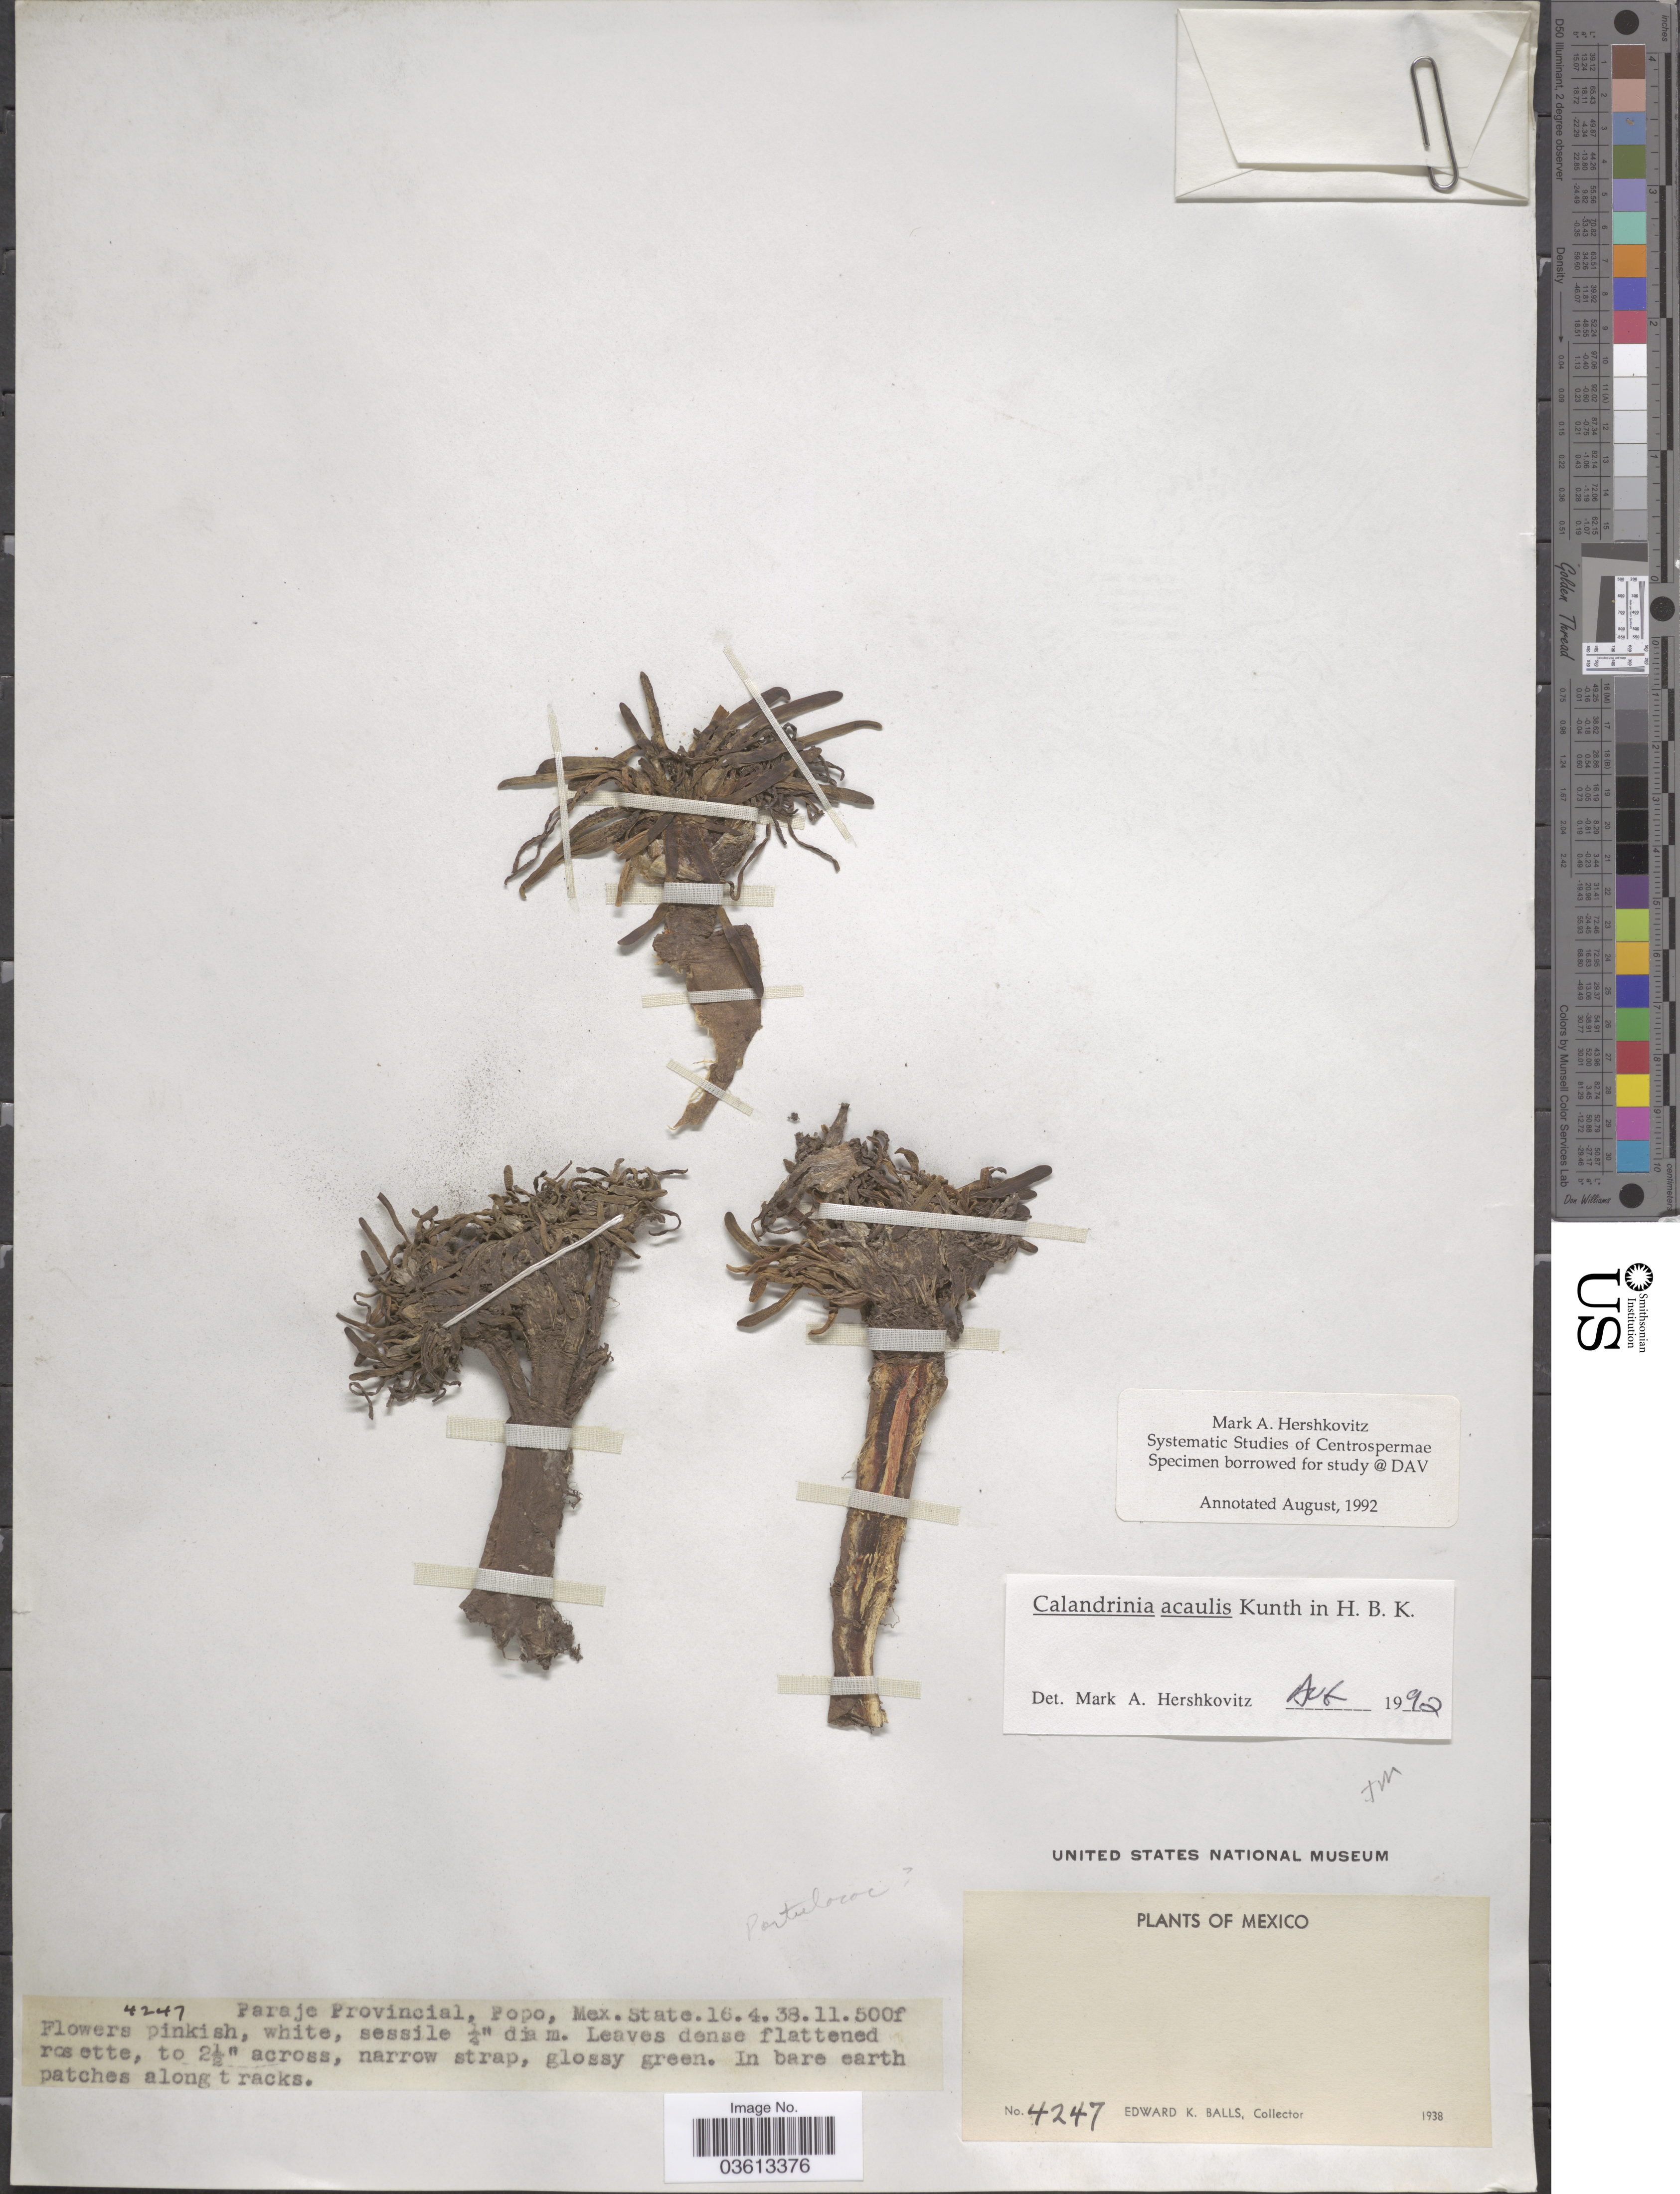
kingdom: Plantae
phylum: Tracheophyta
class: Magnoliopsida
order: Caryophyllales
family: Montiaceae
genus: Calandrinia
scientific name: Calandrinia acaulis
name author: Kunth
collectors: E. K. Balls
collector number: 4247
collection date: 1938-04-16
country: Mexico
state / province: México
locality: Paraje Provincial, Popo, Mex. State.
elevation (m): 3505